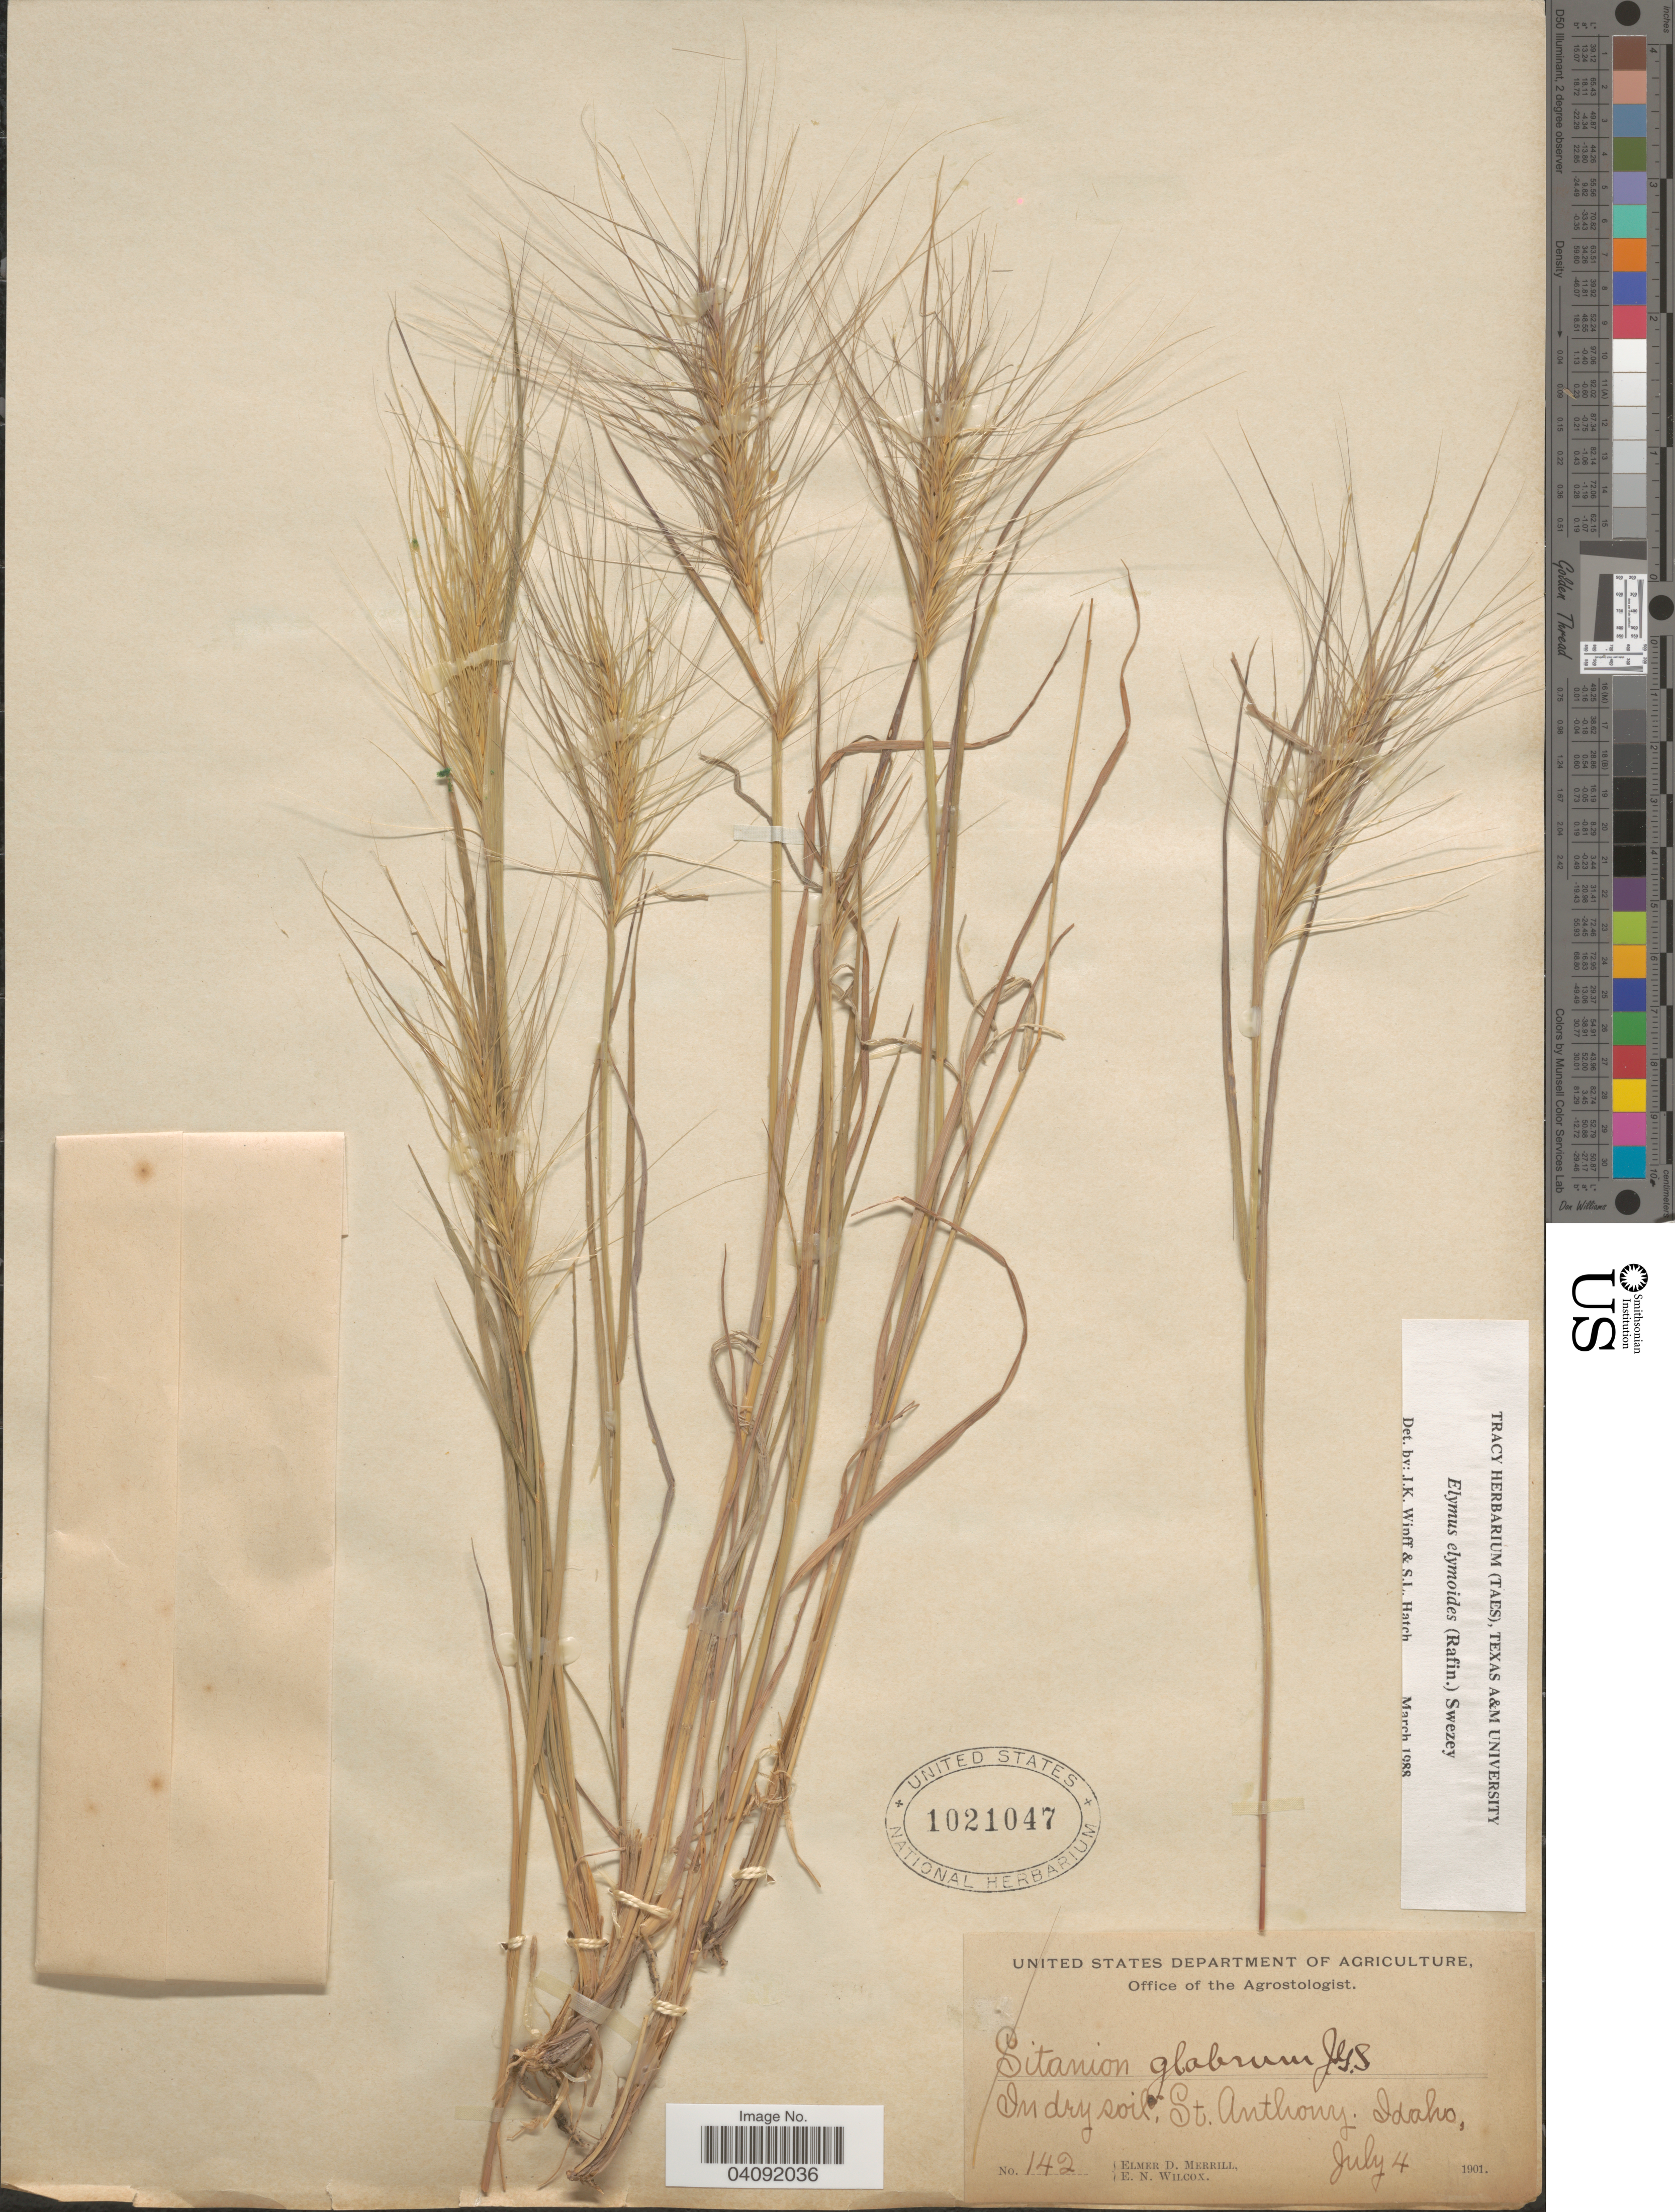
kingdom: Plantae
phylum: Tracheophyta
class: Liliopsida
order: Poales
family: Poaceae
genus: Elymus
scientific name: Elymus elymoides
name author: (Raf.) Swezey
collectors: E. D. Merrill & E. Wilcox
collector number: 142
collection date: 1901-07-04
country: United States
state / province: Idaho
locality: In dry soil, St. Anthony.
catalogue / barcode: US 1021047